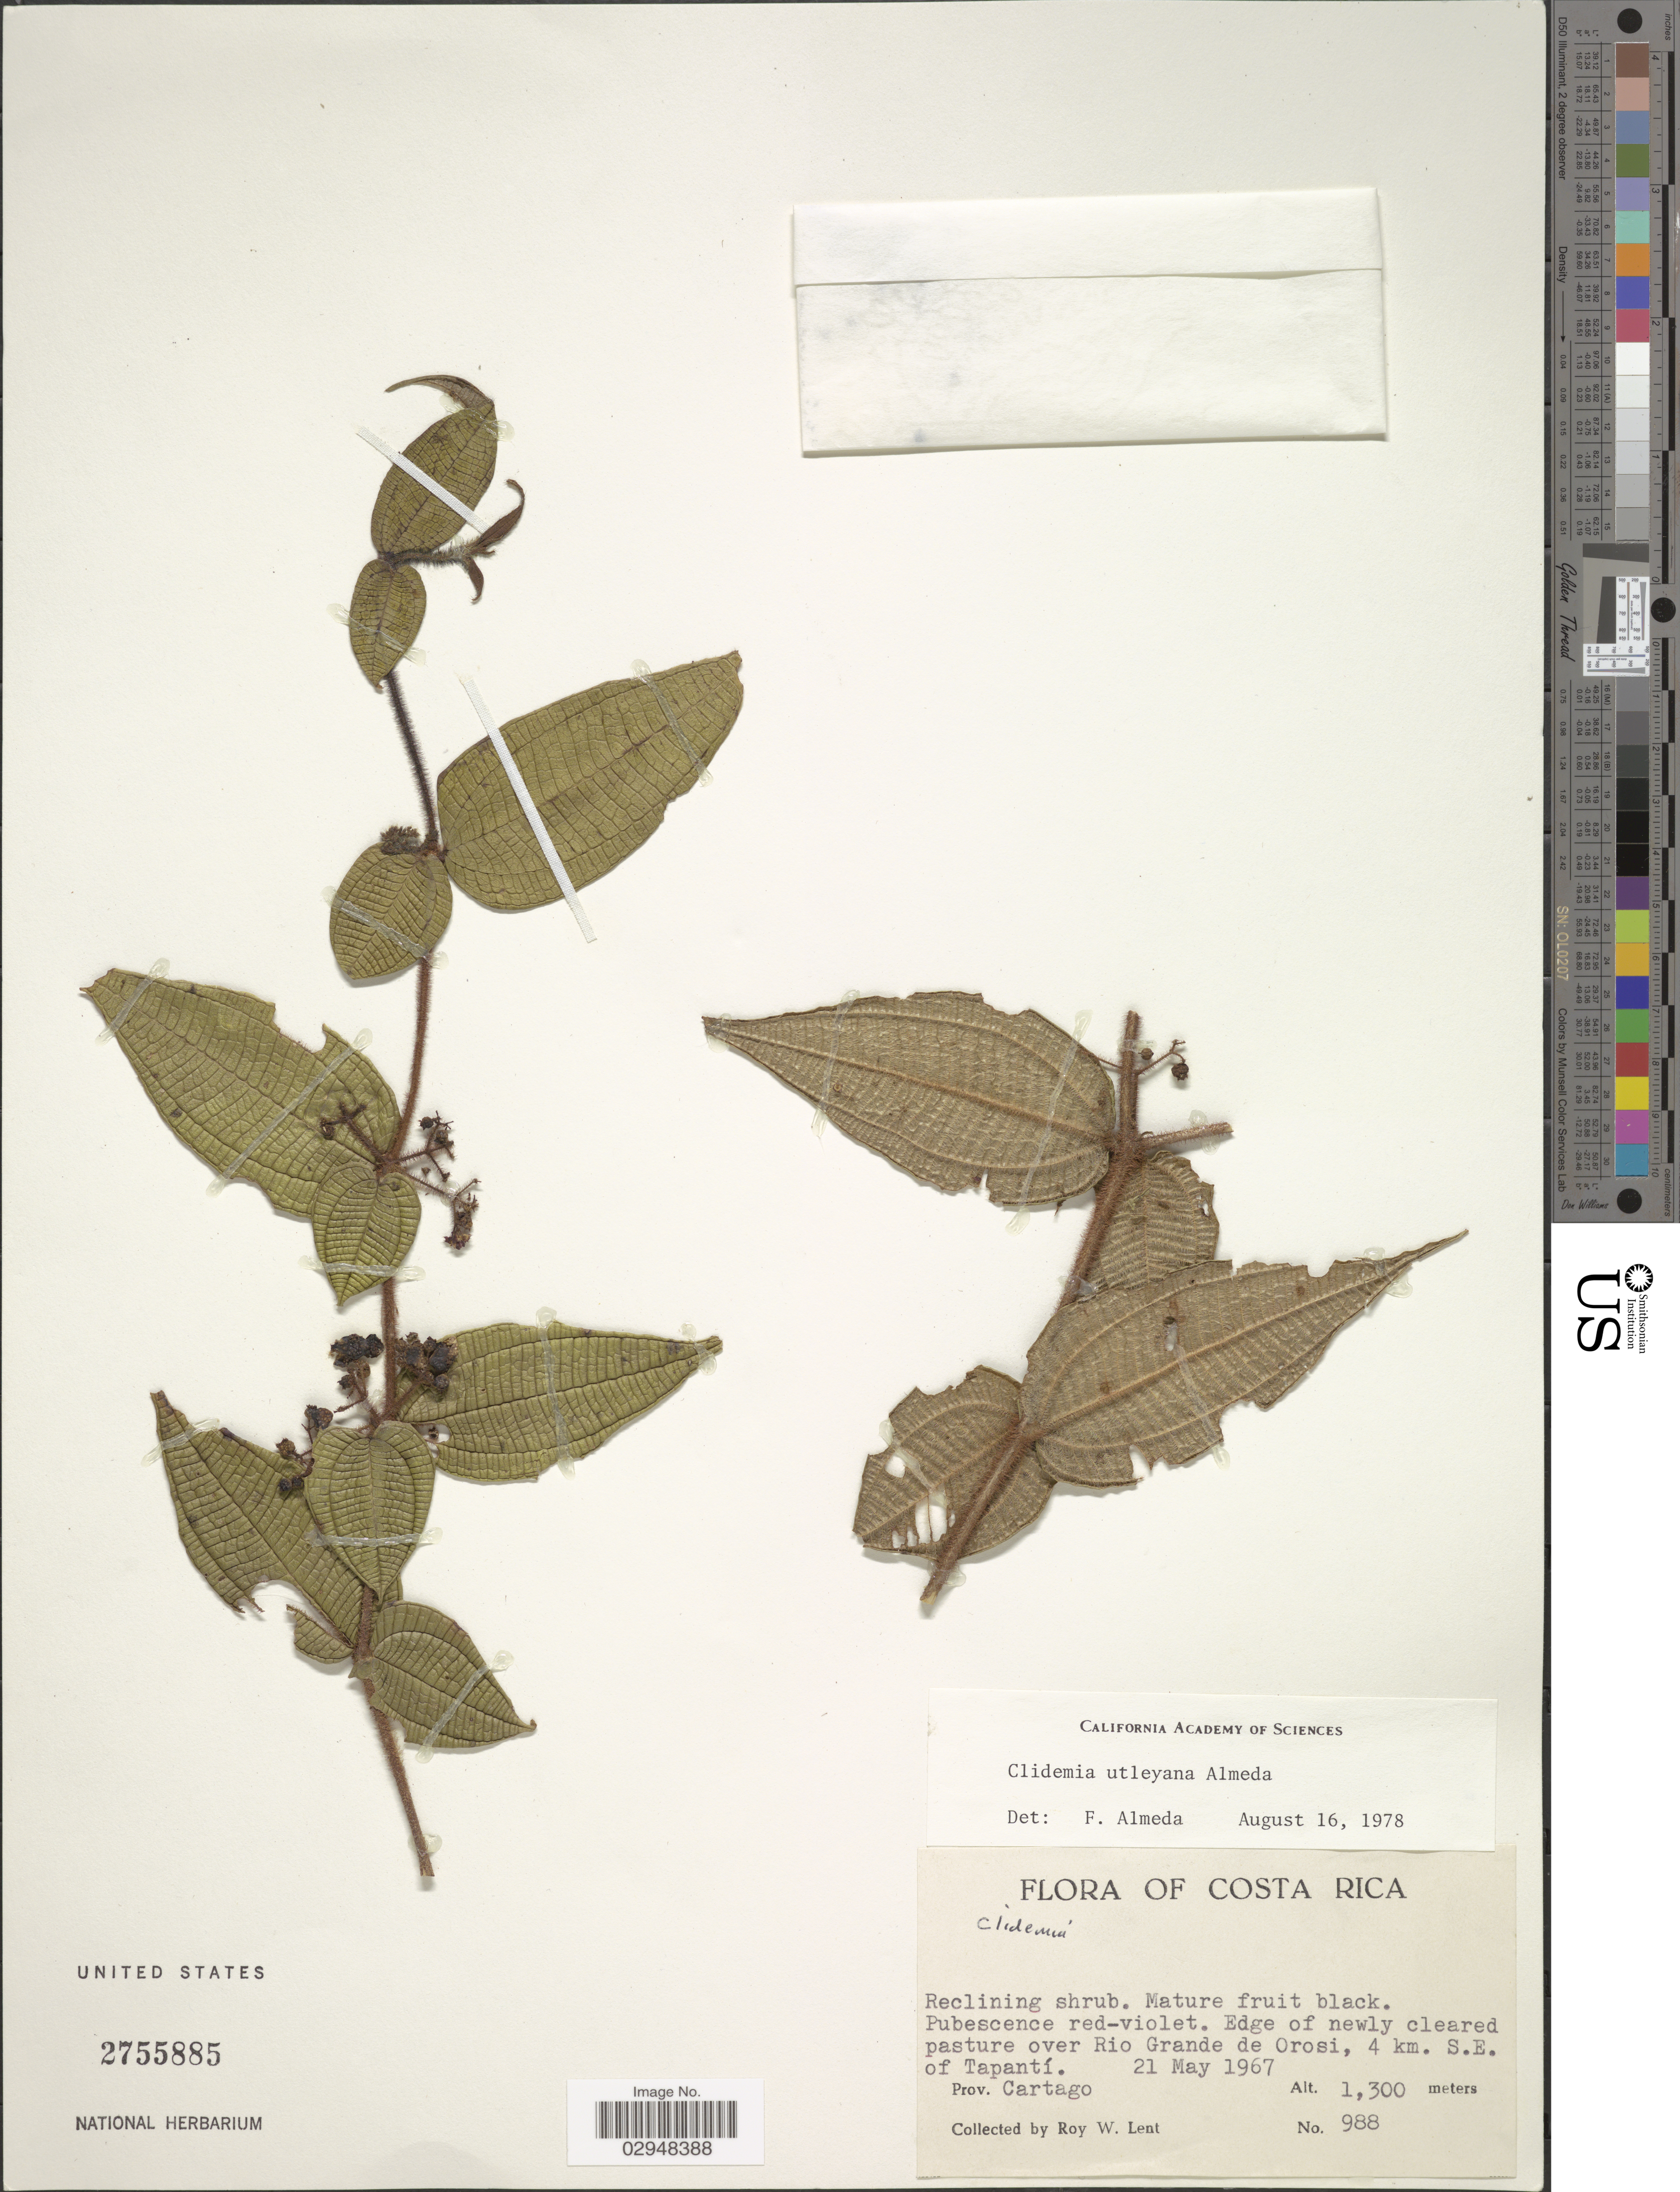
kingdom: Plantae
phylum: Tracheophyta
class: Magnoliopsida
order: Myrtales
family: Melastomataceae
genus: Clidemia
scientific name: Clidemia utleyana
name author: Almeda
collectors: R. W. Lent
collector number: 988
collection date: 1967-05-21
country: Costa Rica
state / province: Cartago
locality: Edge of newly cleared pasture over Rio Grande de Orosi, 4 km. S.E. of Tapantí.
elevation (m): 1300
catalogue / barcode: US 2755885